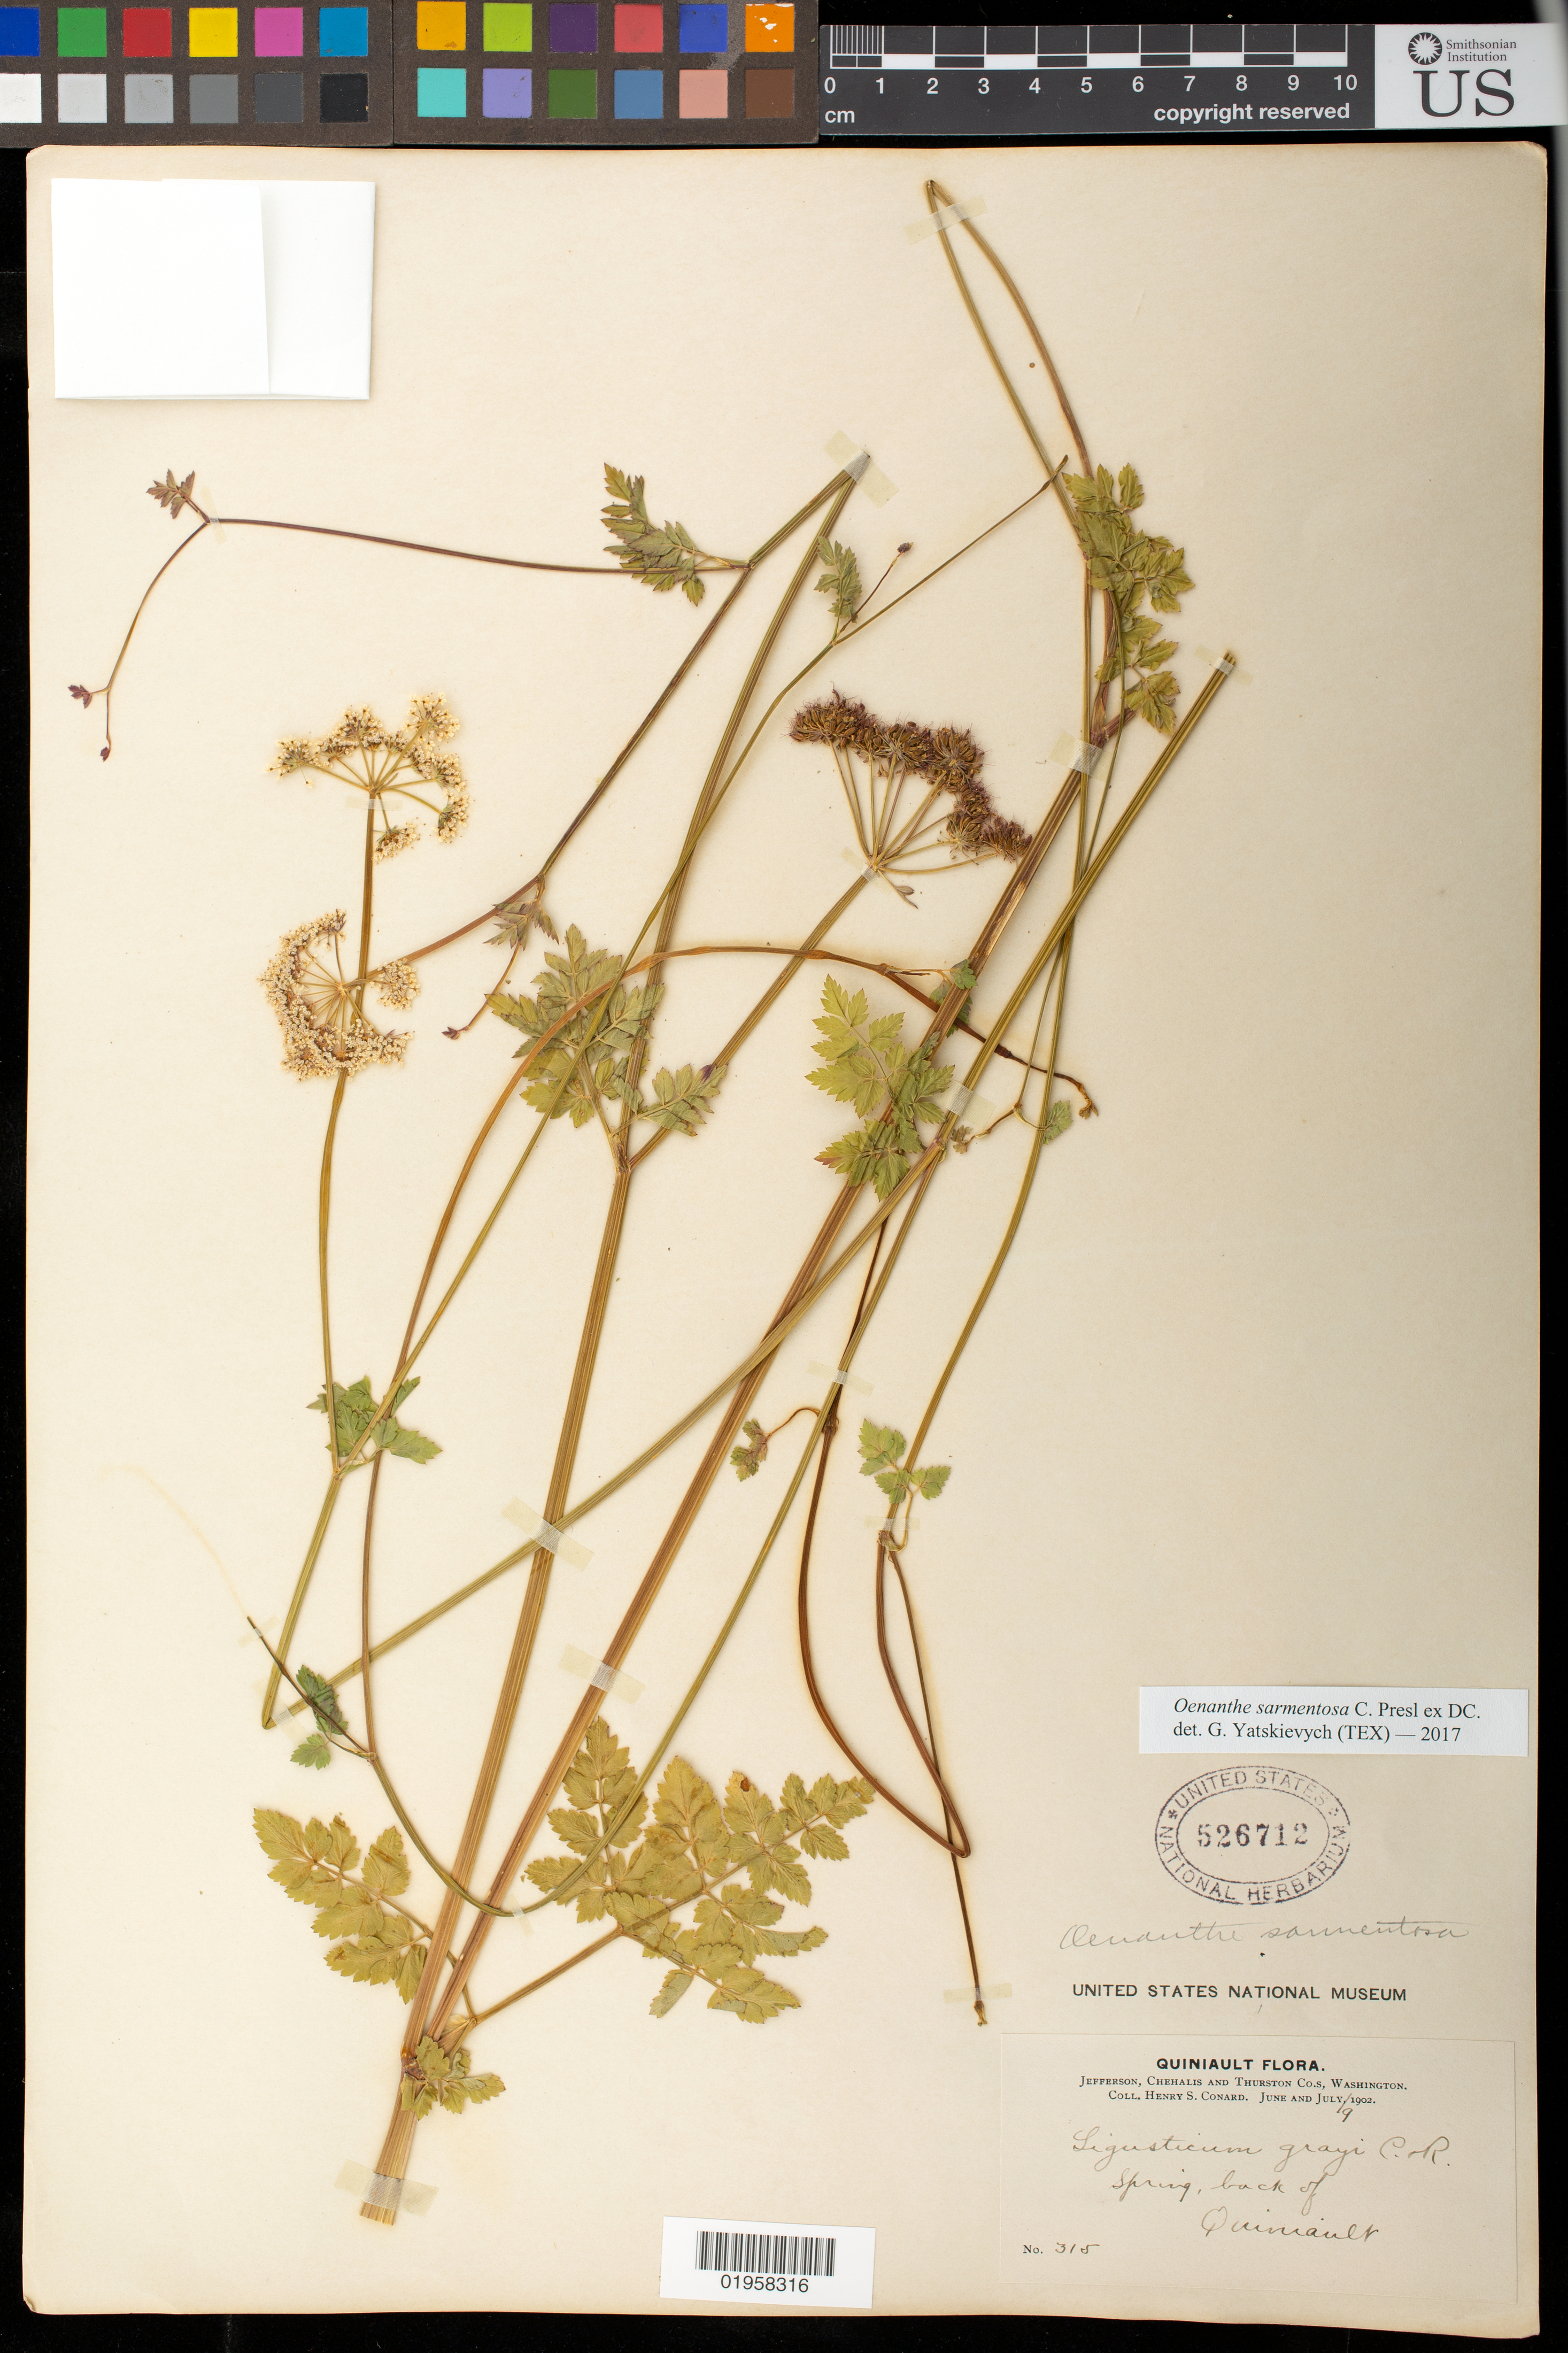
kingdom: Plantae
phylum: Tracheophyta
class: Magnoliopsida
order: Apiales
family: Apiaceae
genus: Oenanthe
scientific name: Oenanthe sarmentosa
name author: C. Presl ex DC.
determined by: Yatskievych, G. A.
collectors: H. S. Conard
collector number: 315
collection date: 1902-07-09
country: United States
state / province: Washington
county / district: Grays Harbor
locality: Quinault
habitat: Back of spring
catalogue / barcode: US 526712